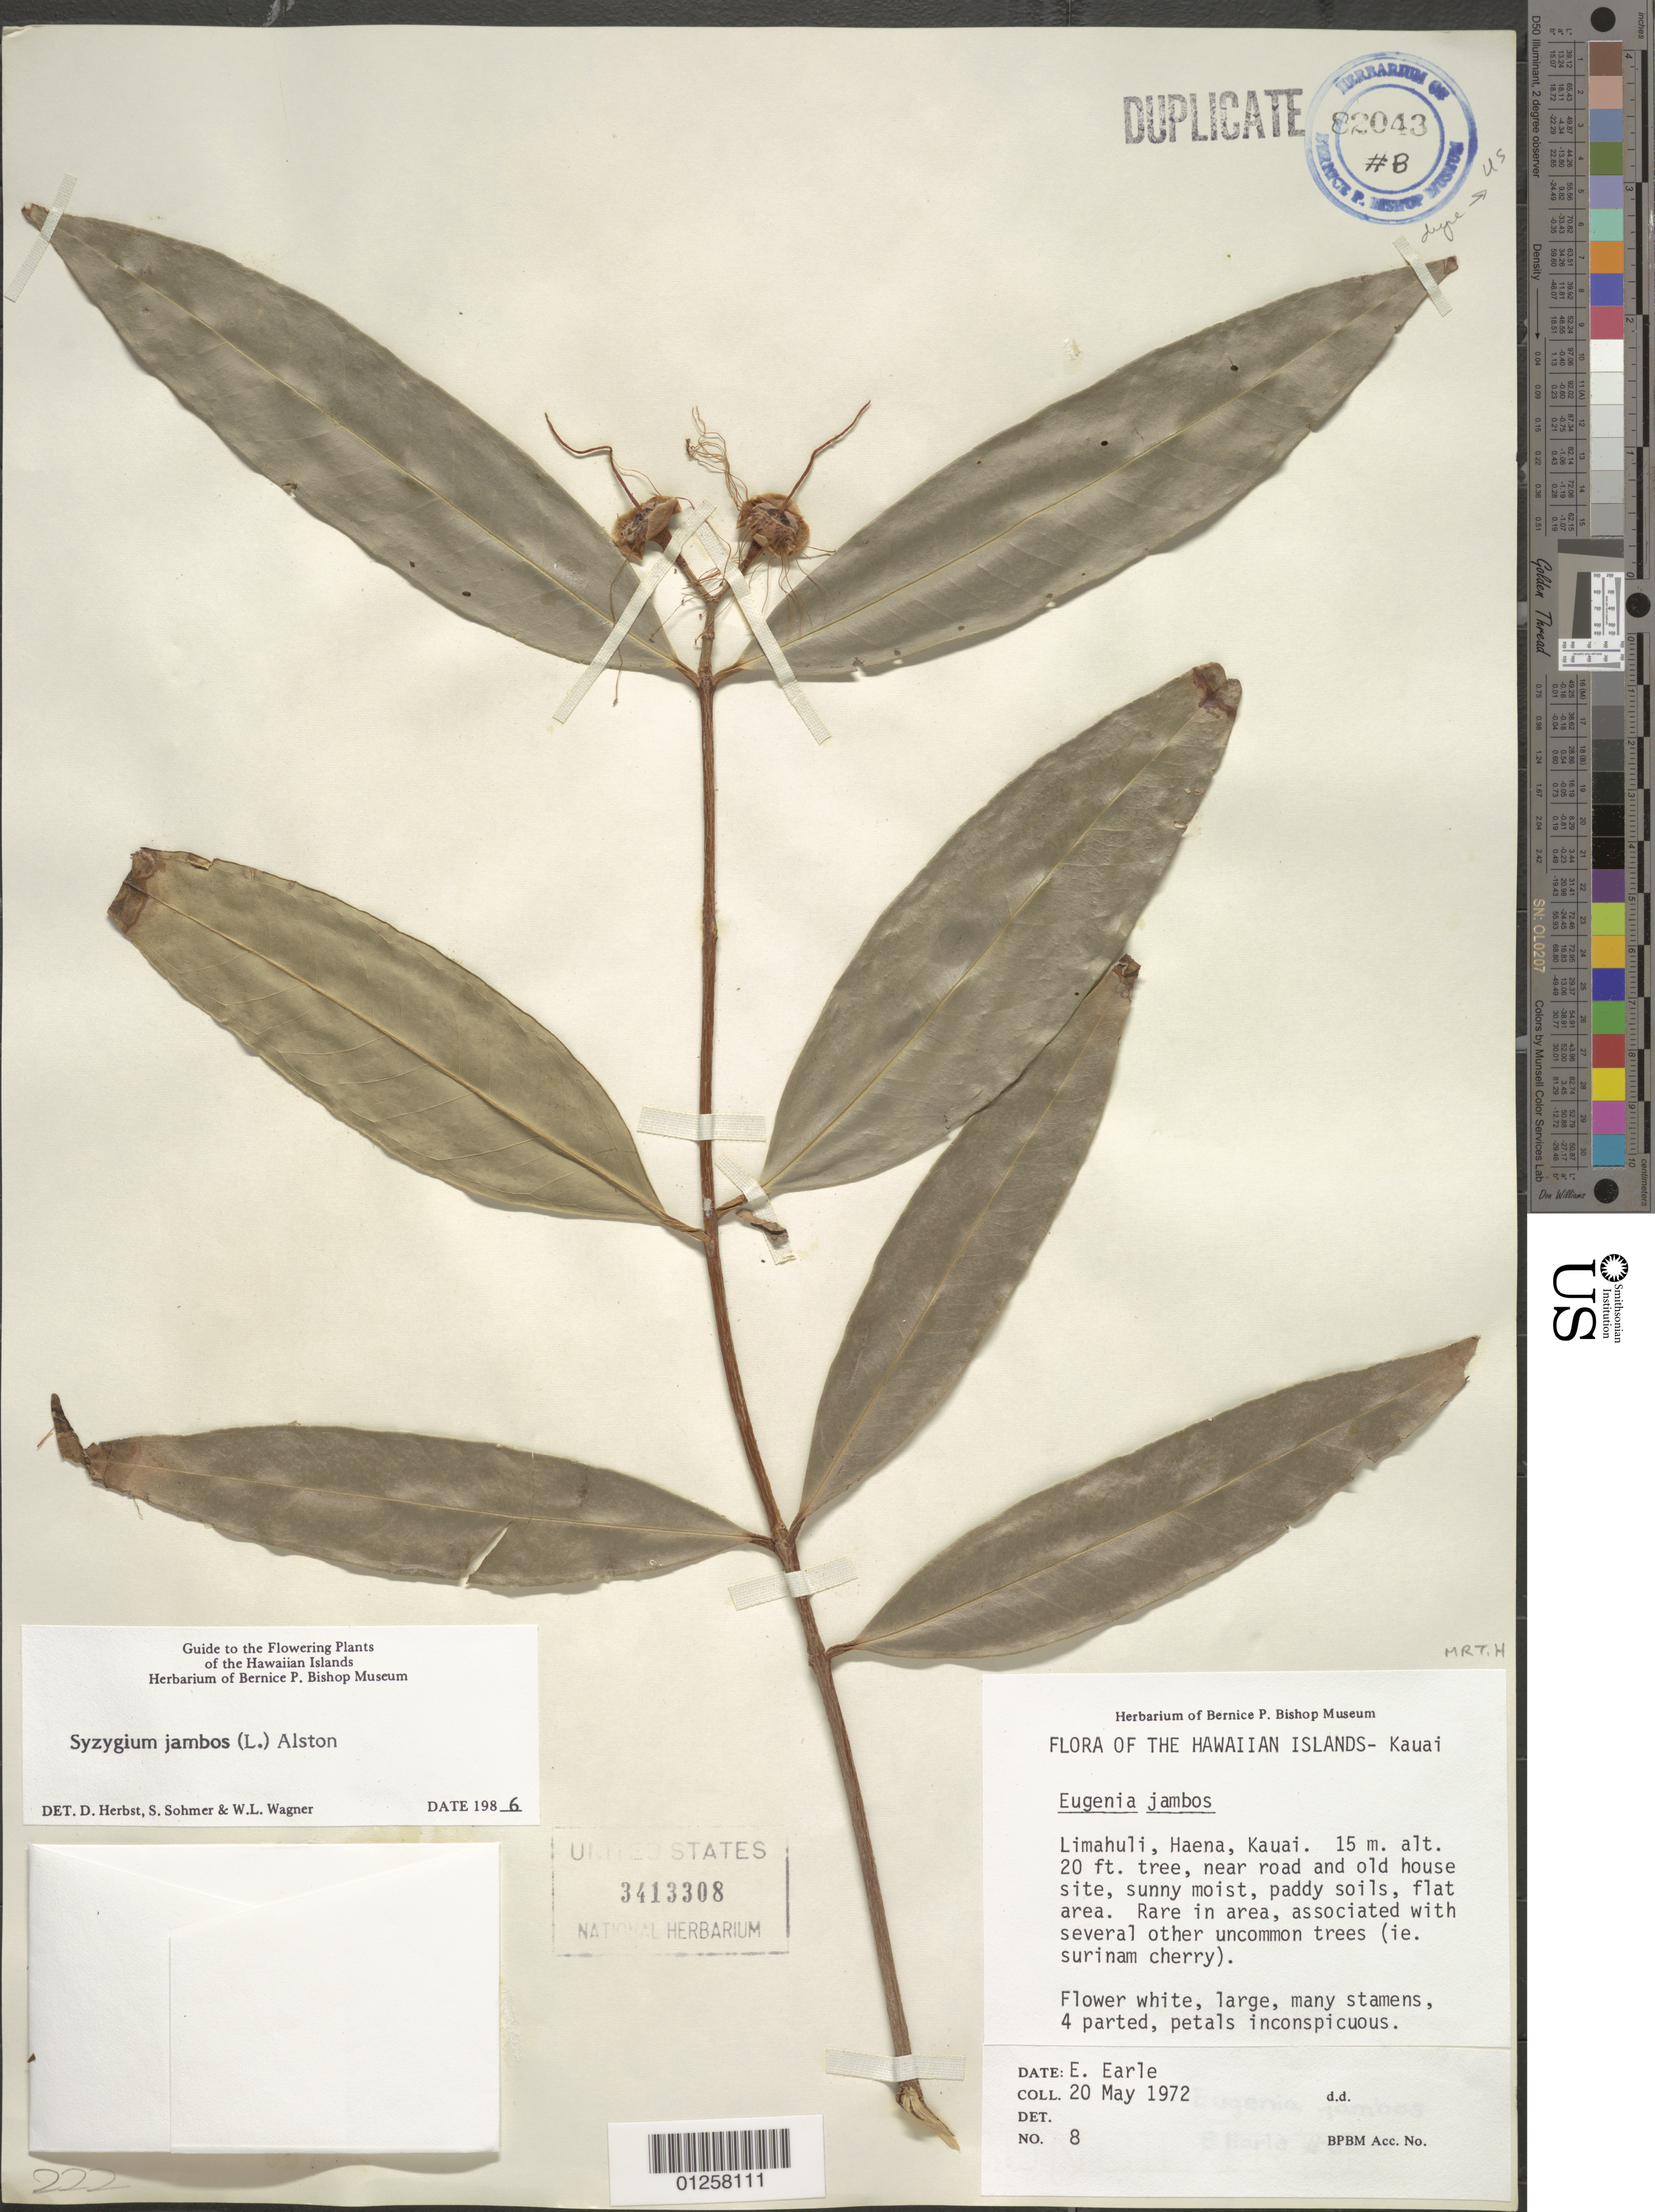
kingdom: Plantae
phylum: Tracheophyta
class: Magnoliopsida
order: Myrtales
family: Myrtaceae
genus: Syzygium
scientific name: Syzygium jambos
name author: (L.) Alston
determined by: Herbst, D. R.; Sohmer, S. H.; Wagner, W. L.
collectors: E. Earle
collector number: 8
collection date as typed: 20 May 1972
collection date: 1972-05-20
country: United States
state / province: Hawaii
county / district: Kaui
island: Kaua'i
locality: Limahuli, Haena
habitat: Sunny moist, paddy soils.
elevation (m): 15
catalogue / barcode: US 3413308